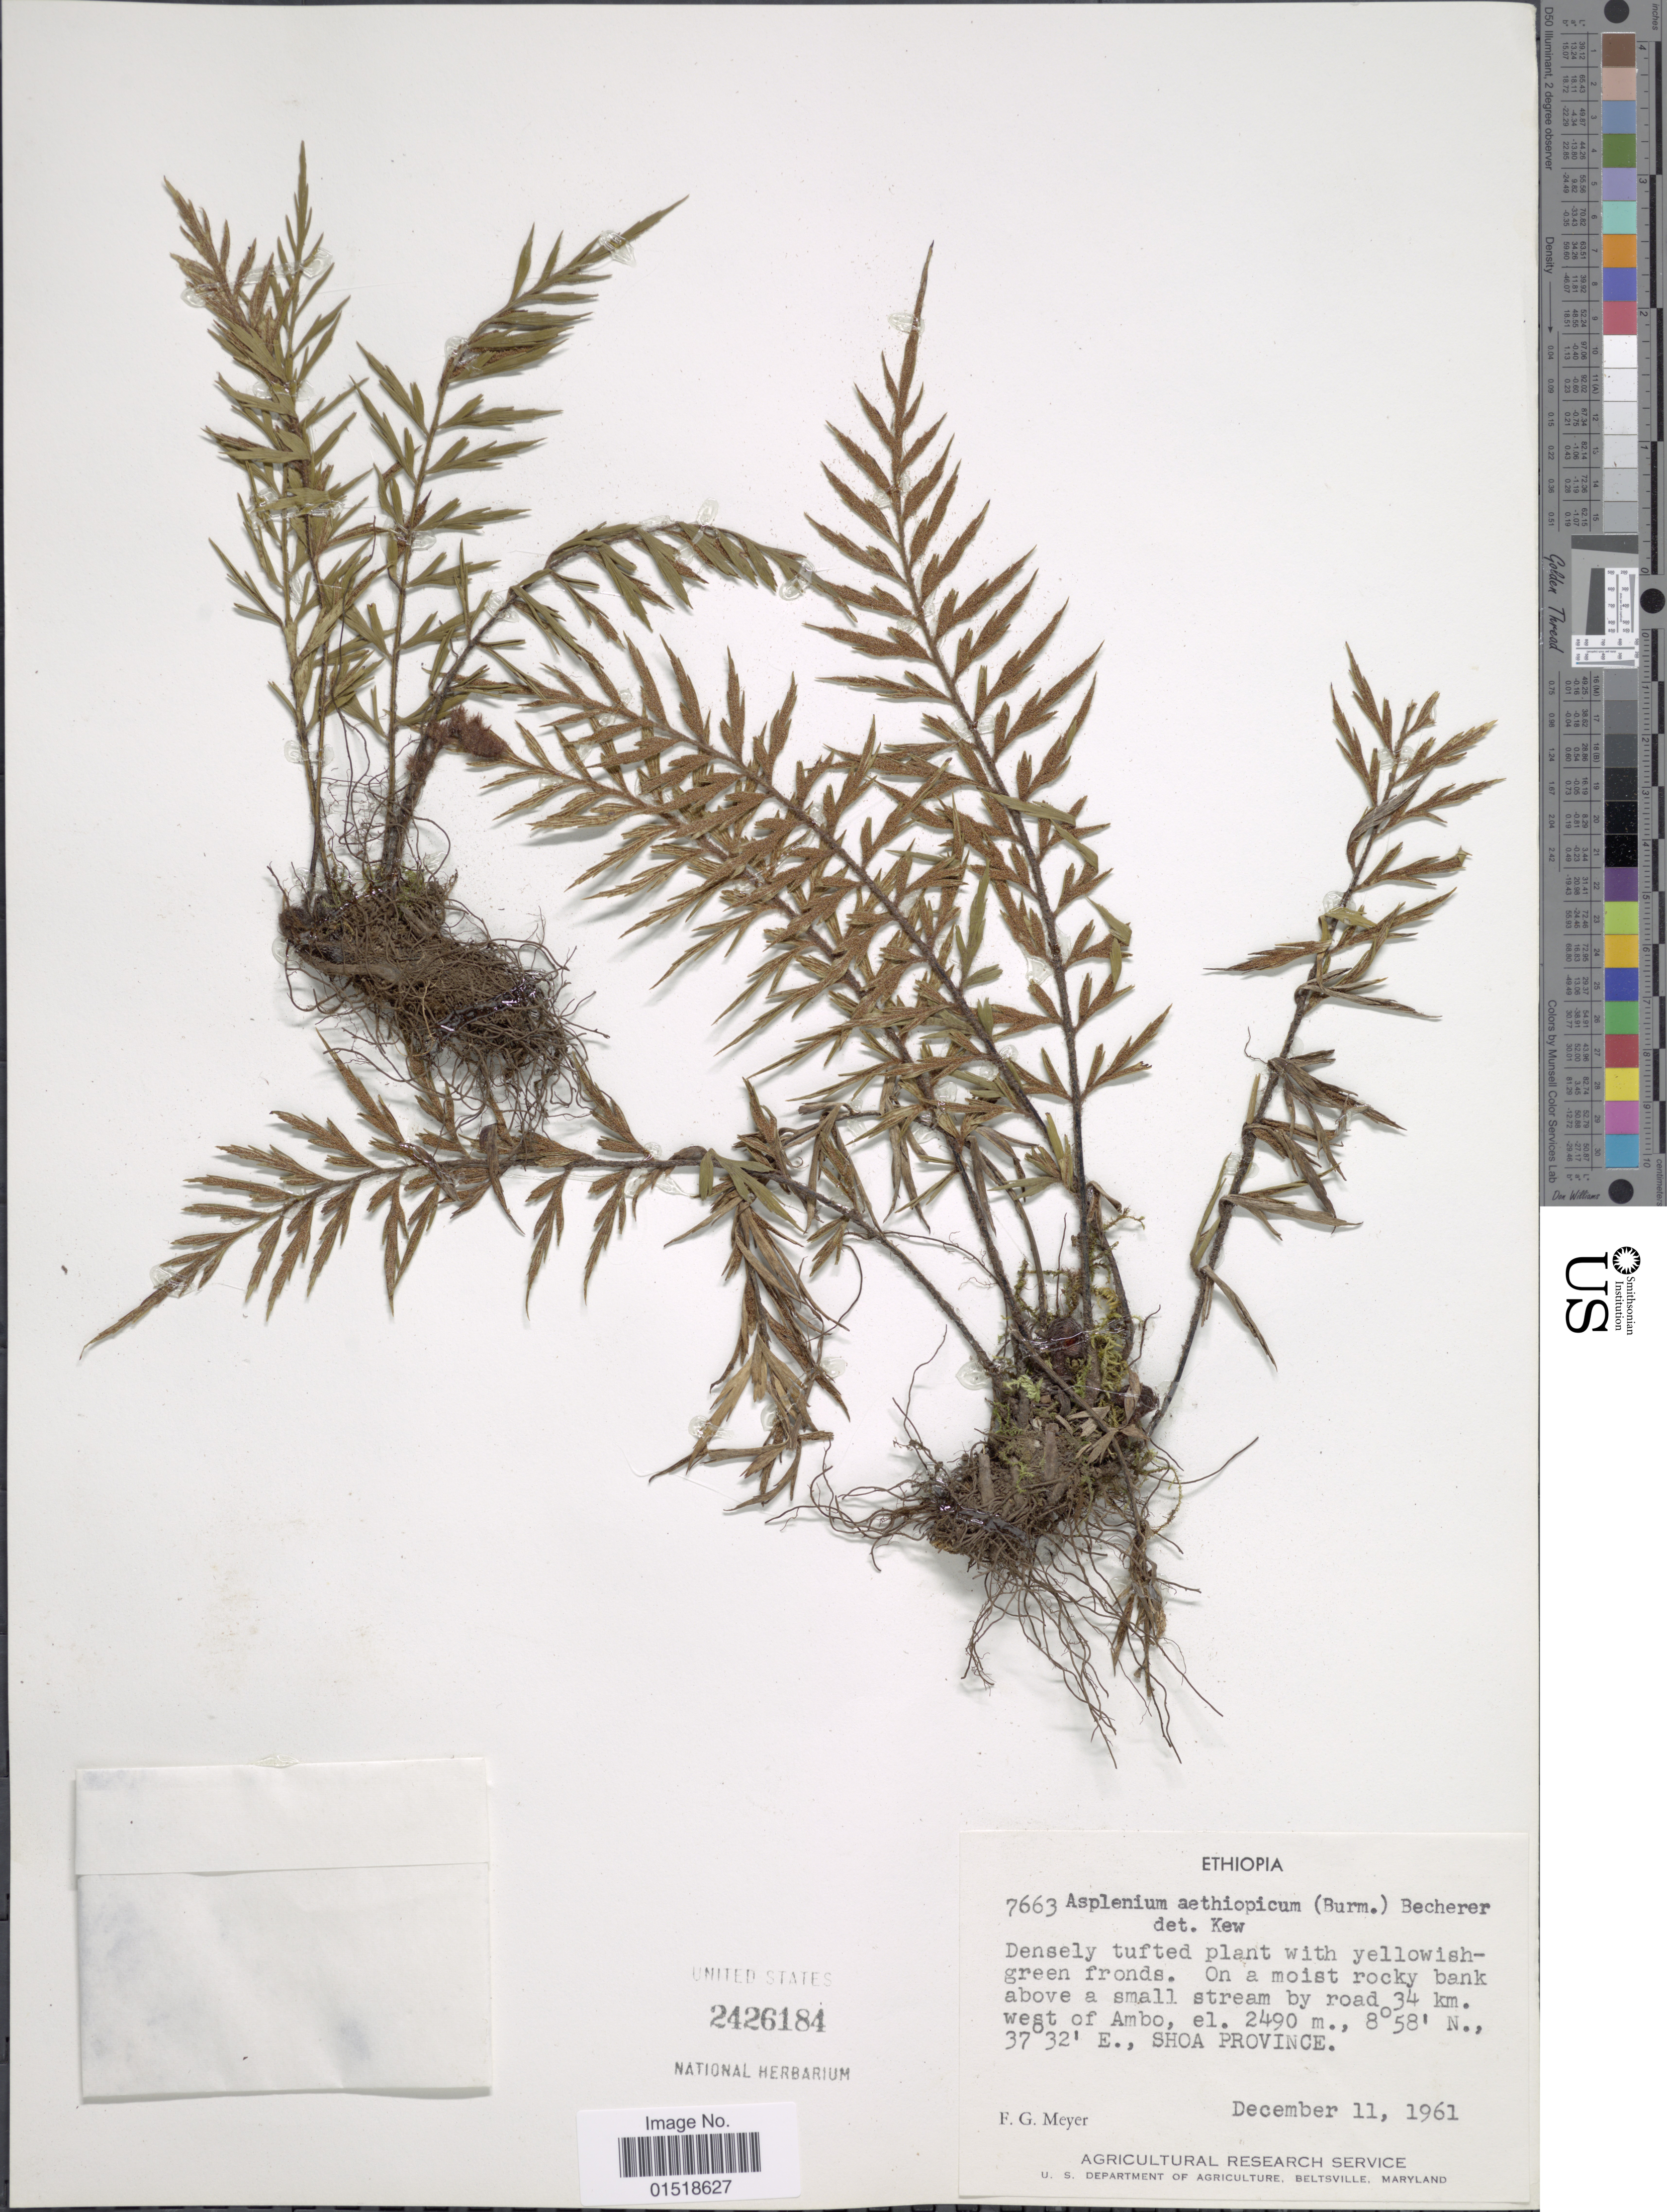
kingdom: Plantae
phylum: Tracheophyta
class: Polypodiopsida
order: Polypodiales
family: Aspleniaceae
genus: Asplenium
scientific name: Asplenium aethiopicum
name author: (Burm. f.) Bech.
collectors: F. G. Meyer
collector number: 7663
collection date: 1961-12-11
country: Ethiopia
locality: On a moist rocky bank above a small stream by road 34 km. west of Ambo, Shoa Province.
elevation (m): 2490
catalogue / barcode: US 2426184